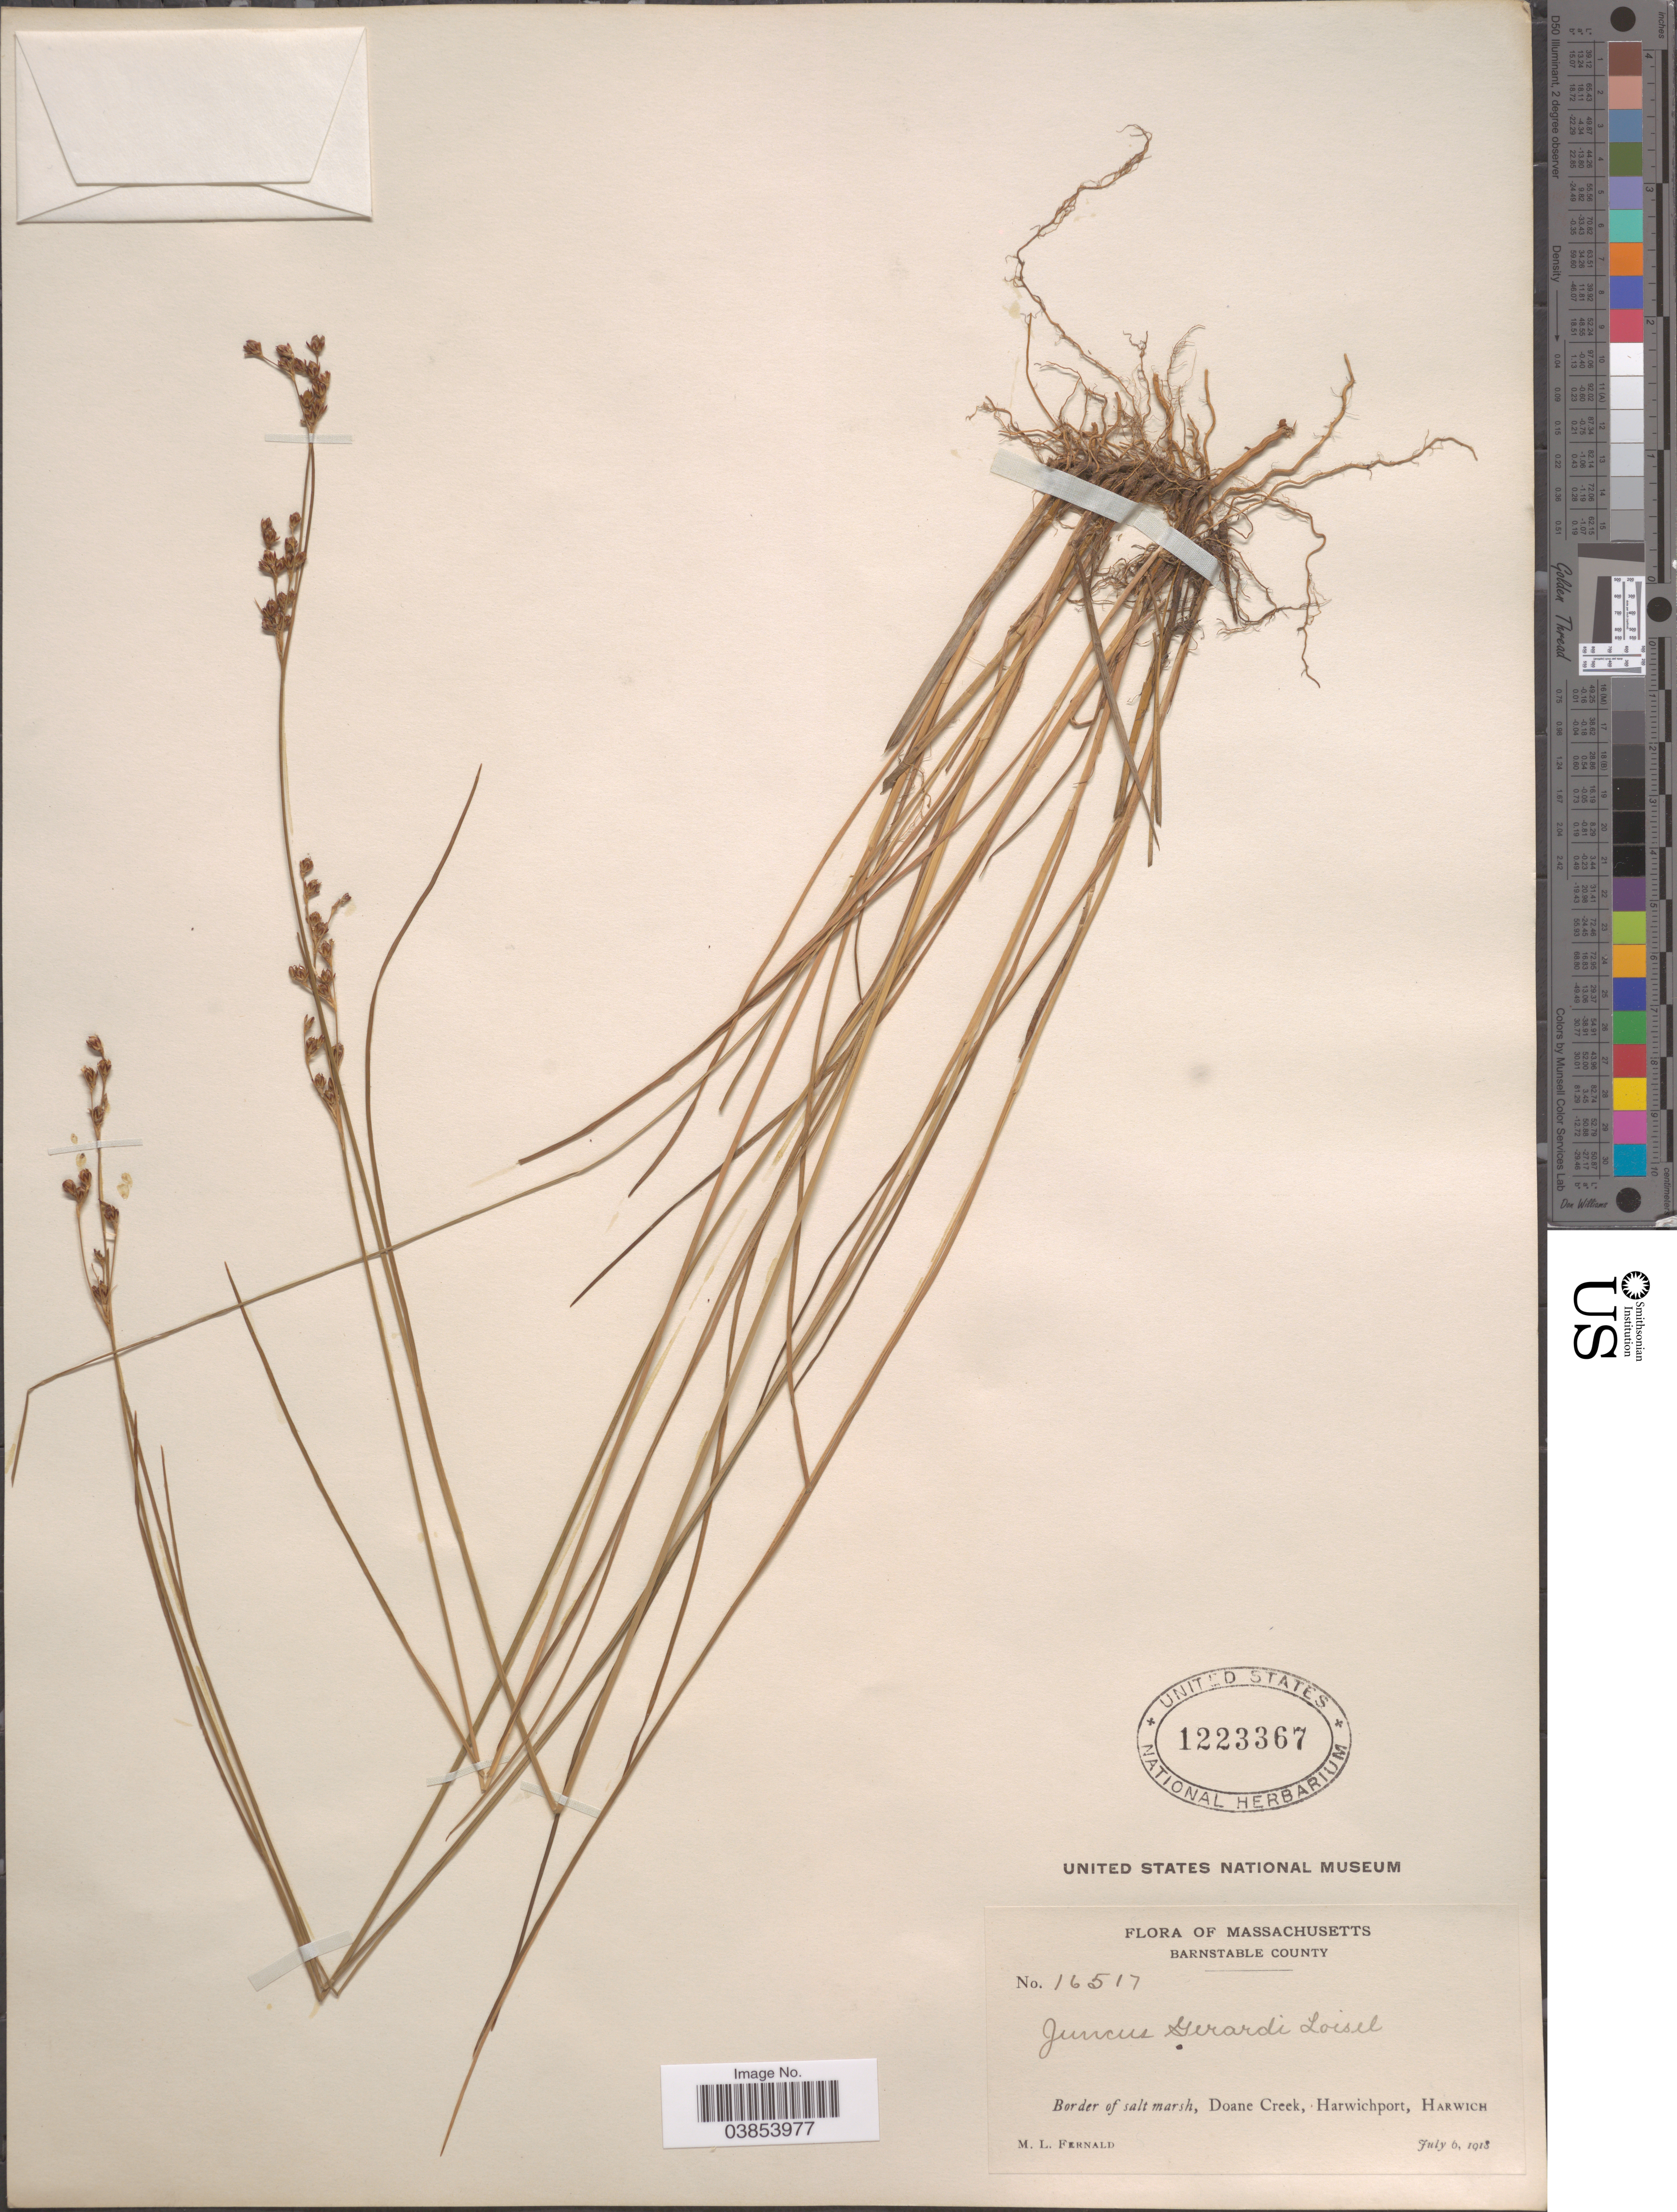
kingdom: Plantae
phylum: Tracheophyta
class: Liliopsida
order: Poales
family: Juncaceae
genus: Juncus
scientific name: Juncus gerardi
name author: Loisel.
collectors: M. L. Fernald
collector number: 16517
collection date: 1913-07-06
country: United States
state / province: Massachusetts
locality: Barnstable County. Border of salt marsh, Doane Creek, Harwichport, Harwich.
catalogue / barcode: US 1223367